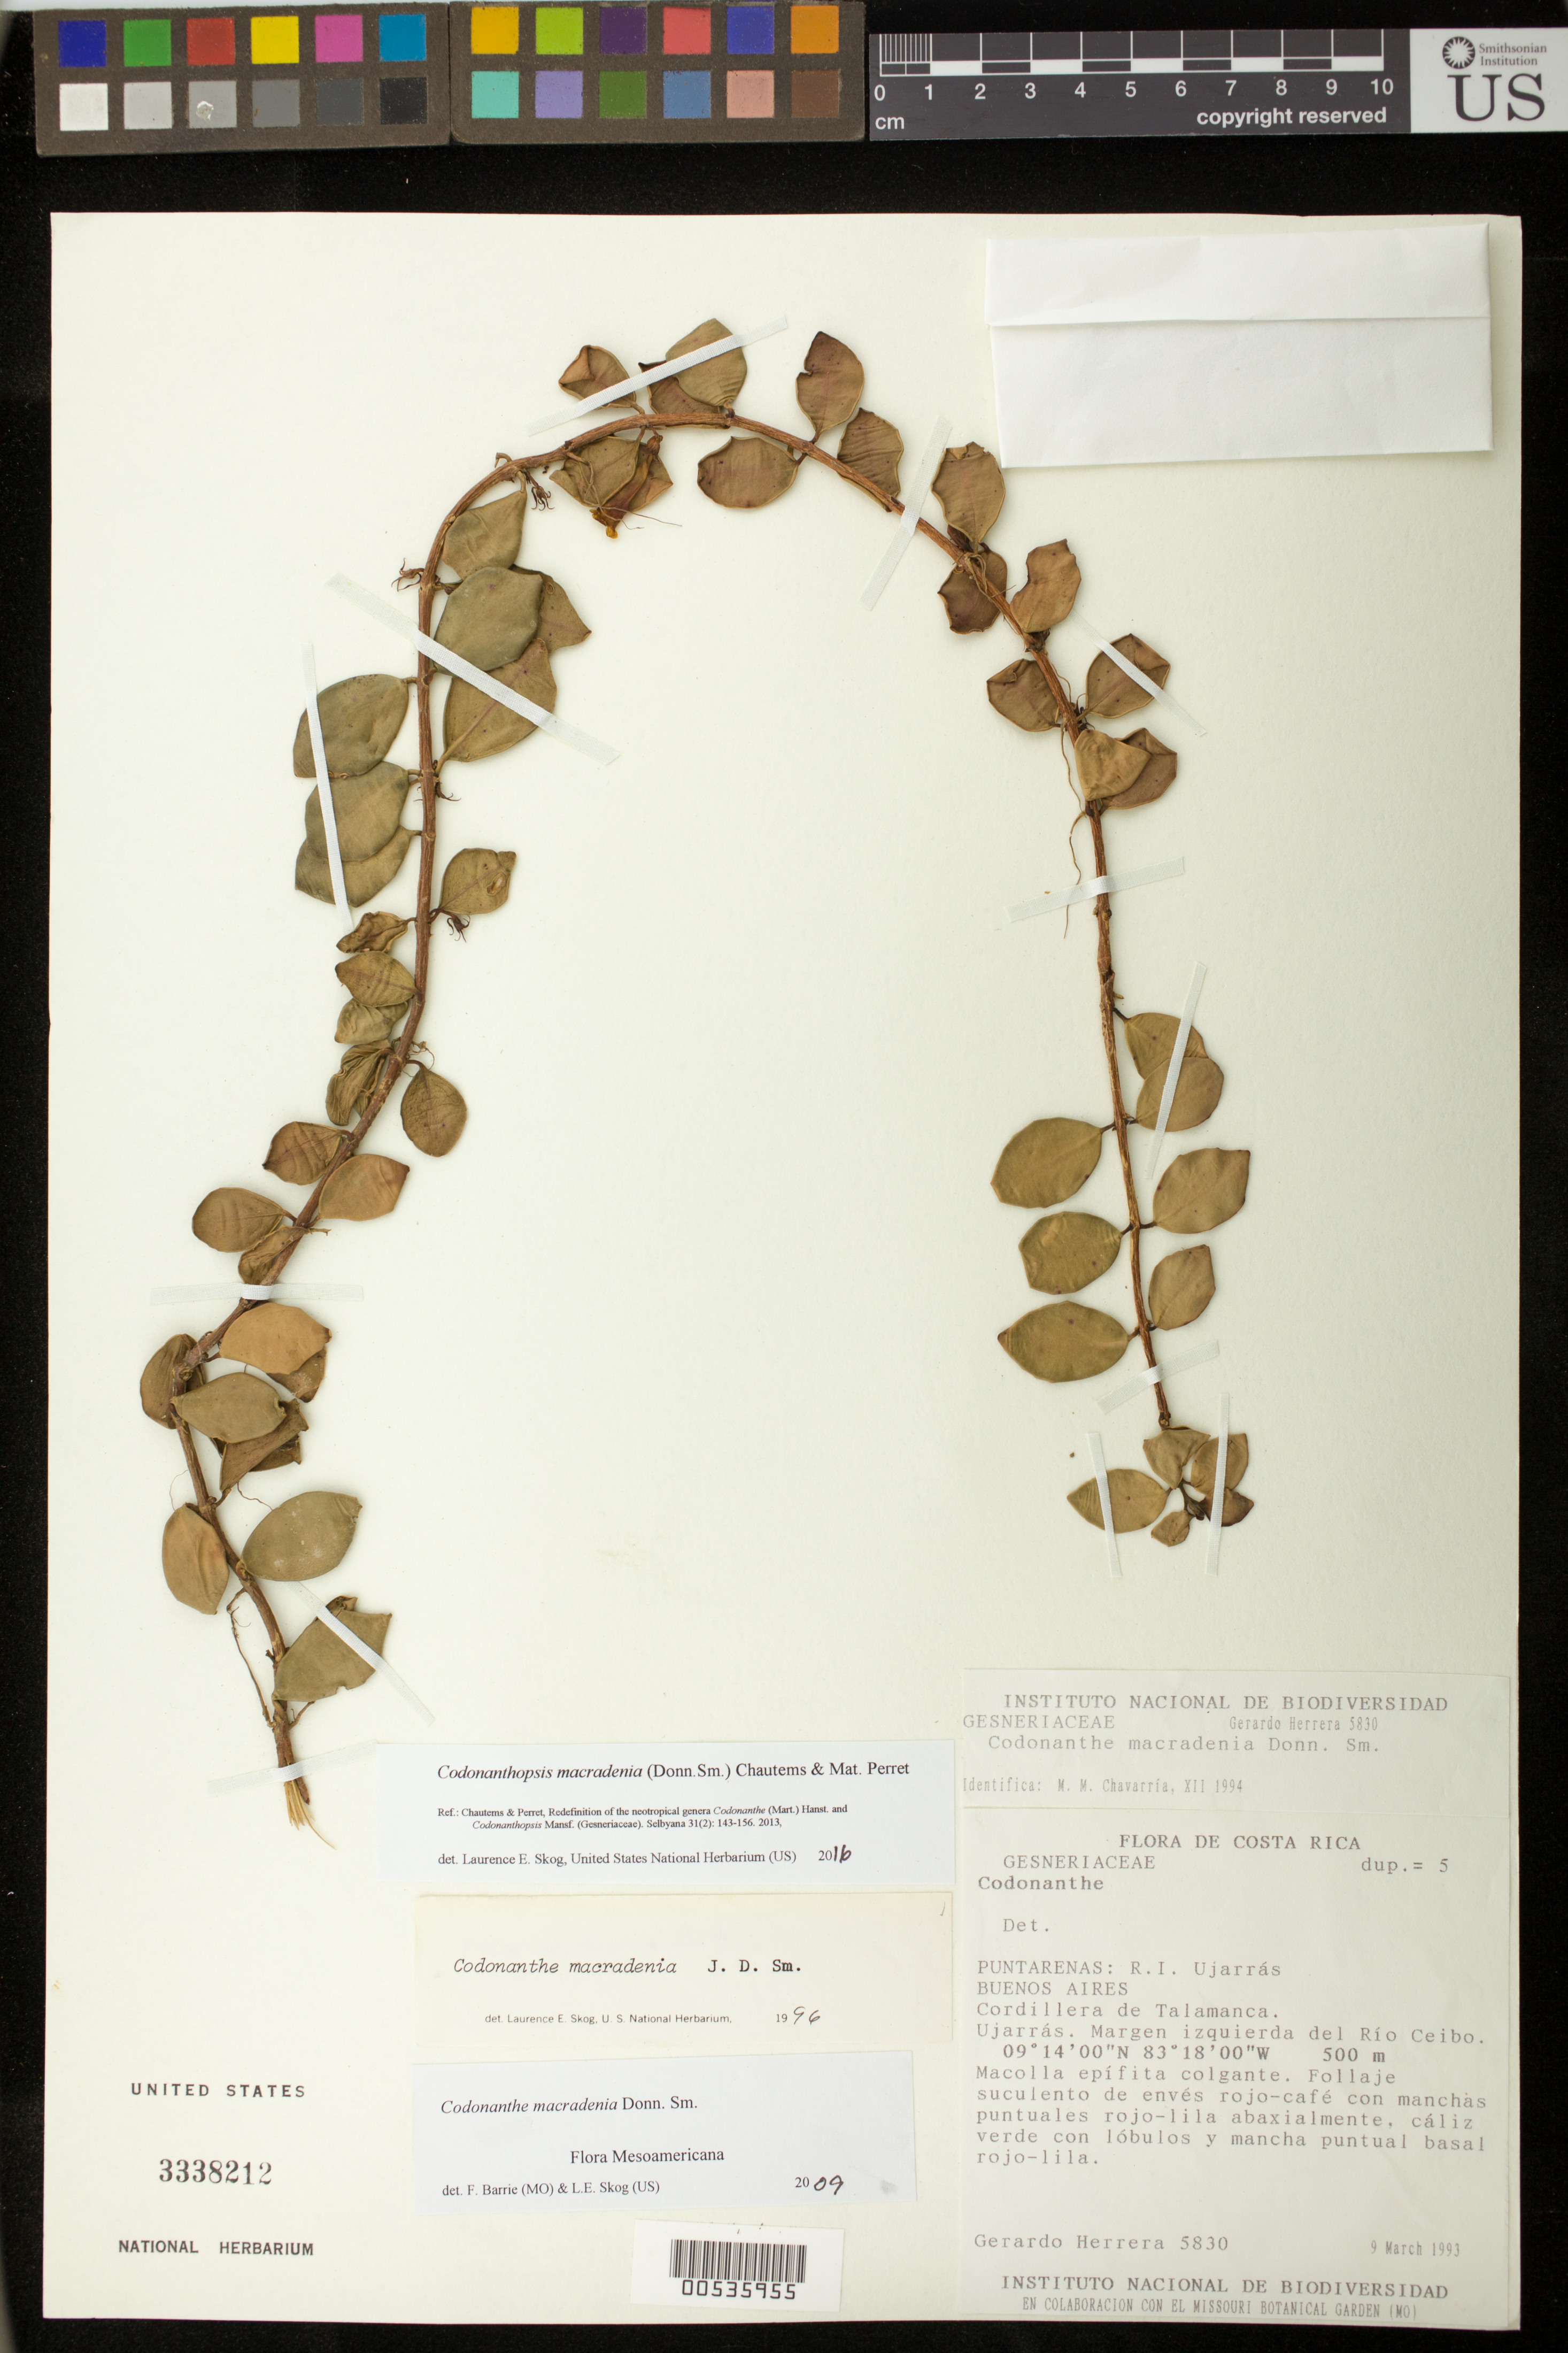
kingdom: Plantae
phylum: Tracheophyta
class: Magnoliopsida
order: Lamiales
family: Gesneriaceae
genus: Codonanthopsis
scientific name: Codonanthopsis macradenia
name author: (Donn. Sm.) Chautems & Mat.Perret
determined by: Skog, Laurence E.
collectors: G. Herrera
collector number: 5830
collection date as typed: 09 Mar 1993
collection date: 1993-03-09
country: Costa Rica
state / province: Puntarenas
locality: R.I. Ujarrás, Buenos Aires, Cordillera de Talamanca, Ujarrás, margen izquierda del Río Ceibo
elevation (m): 500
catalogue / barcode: US 3338212